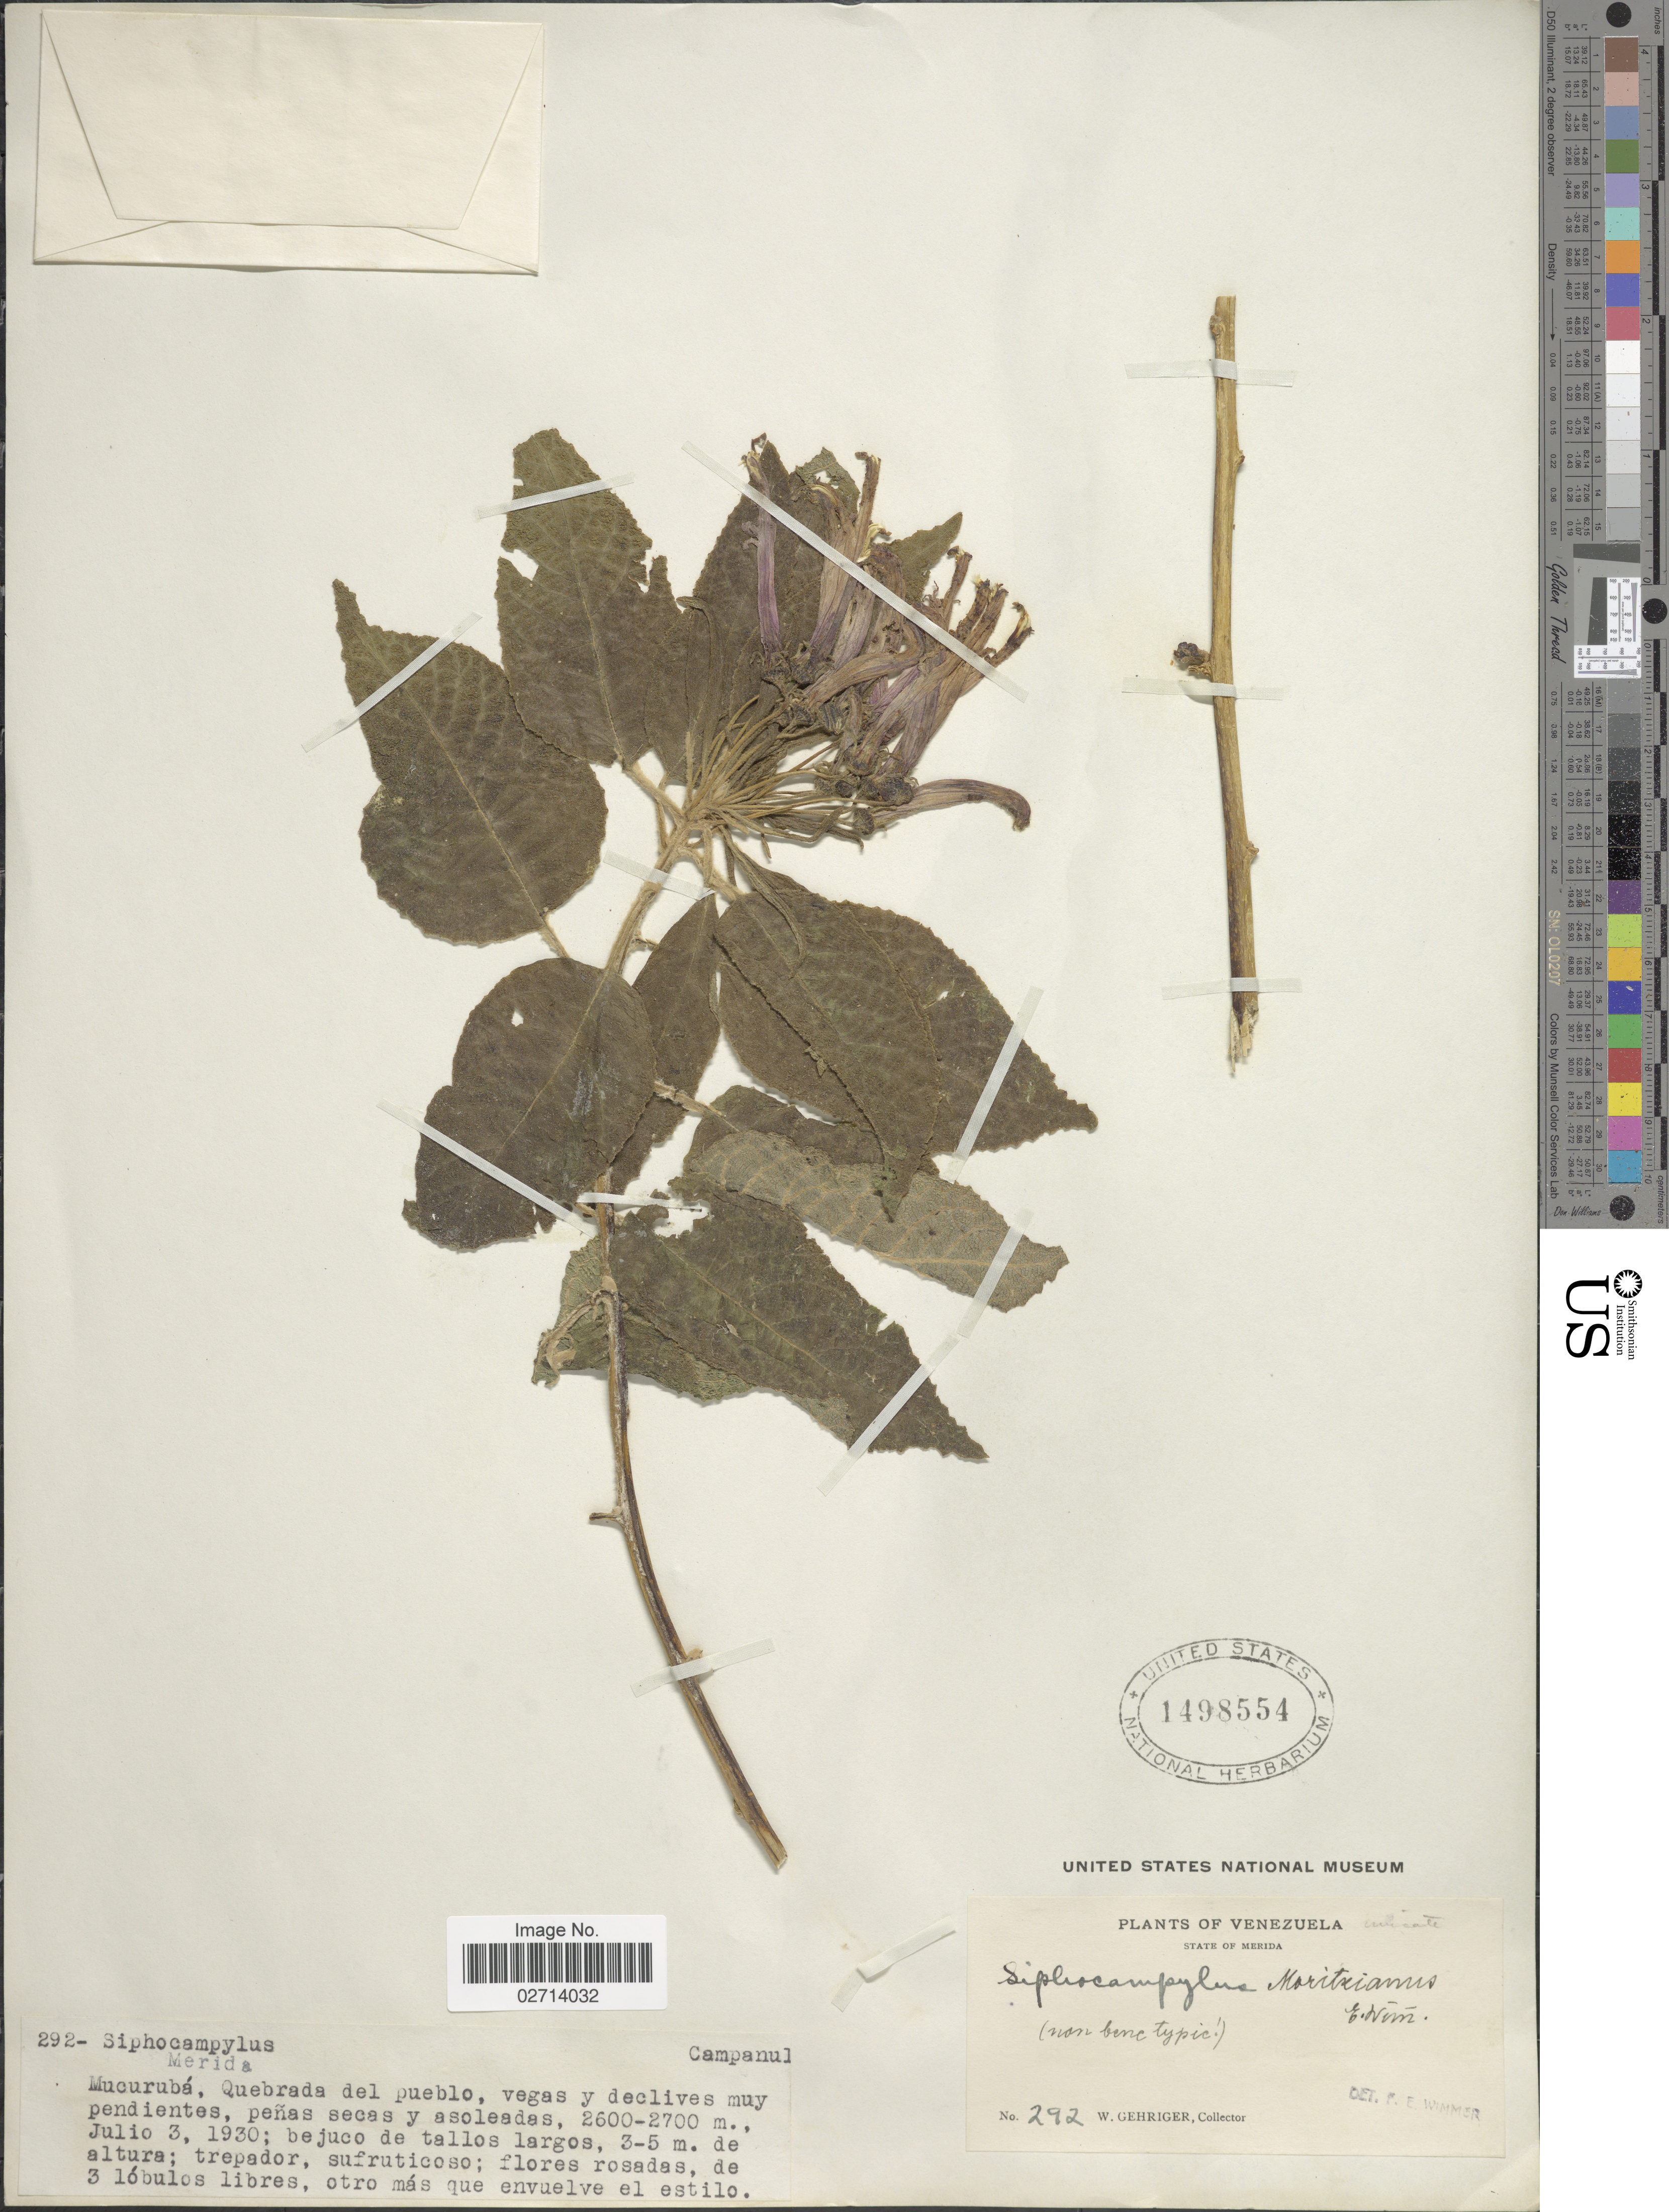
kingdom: Plantae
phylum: Tracheophyta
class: Magnoliopsida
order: Asterales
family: Campanulaceae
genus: Siphocampylus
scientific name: Siphocampylus moritzianus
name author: E. Wimm.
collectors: W. Gehriger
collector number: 292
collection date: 1930-07-03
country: Venezuela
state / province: Mérida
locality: Mucurubá, Quebrada del pueblo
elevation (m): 2600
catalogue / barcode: US 1498554